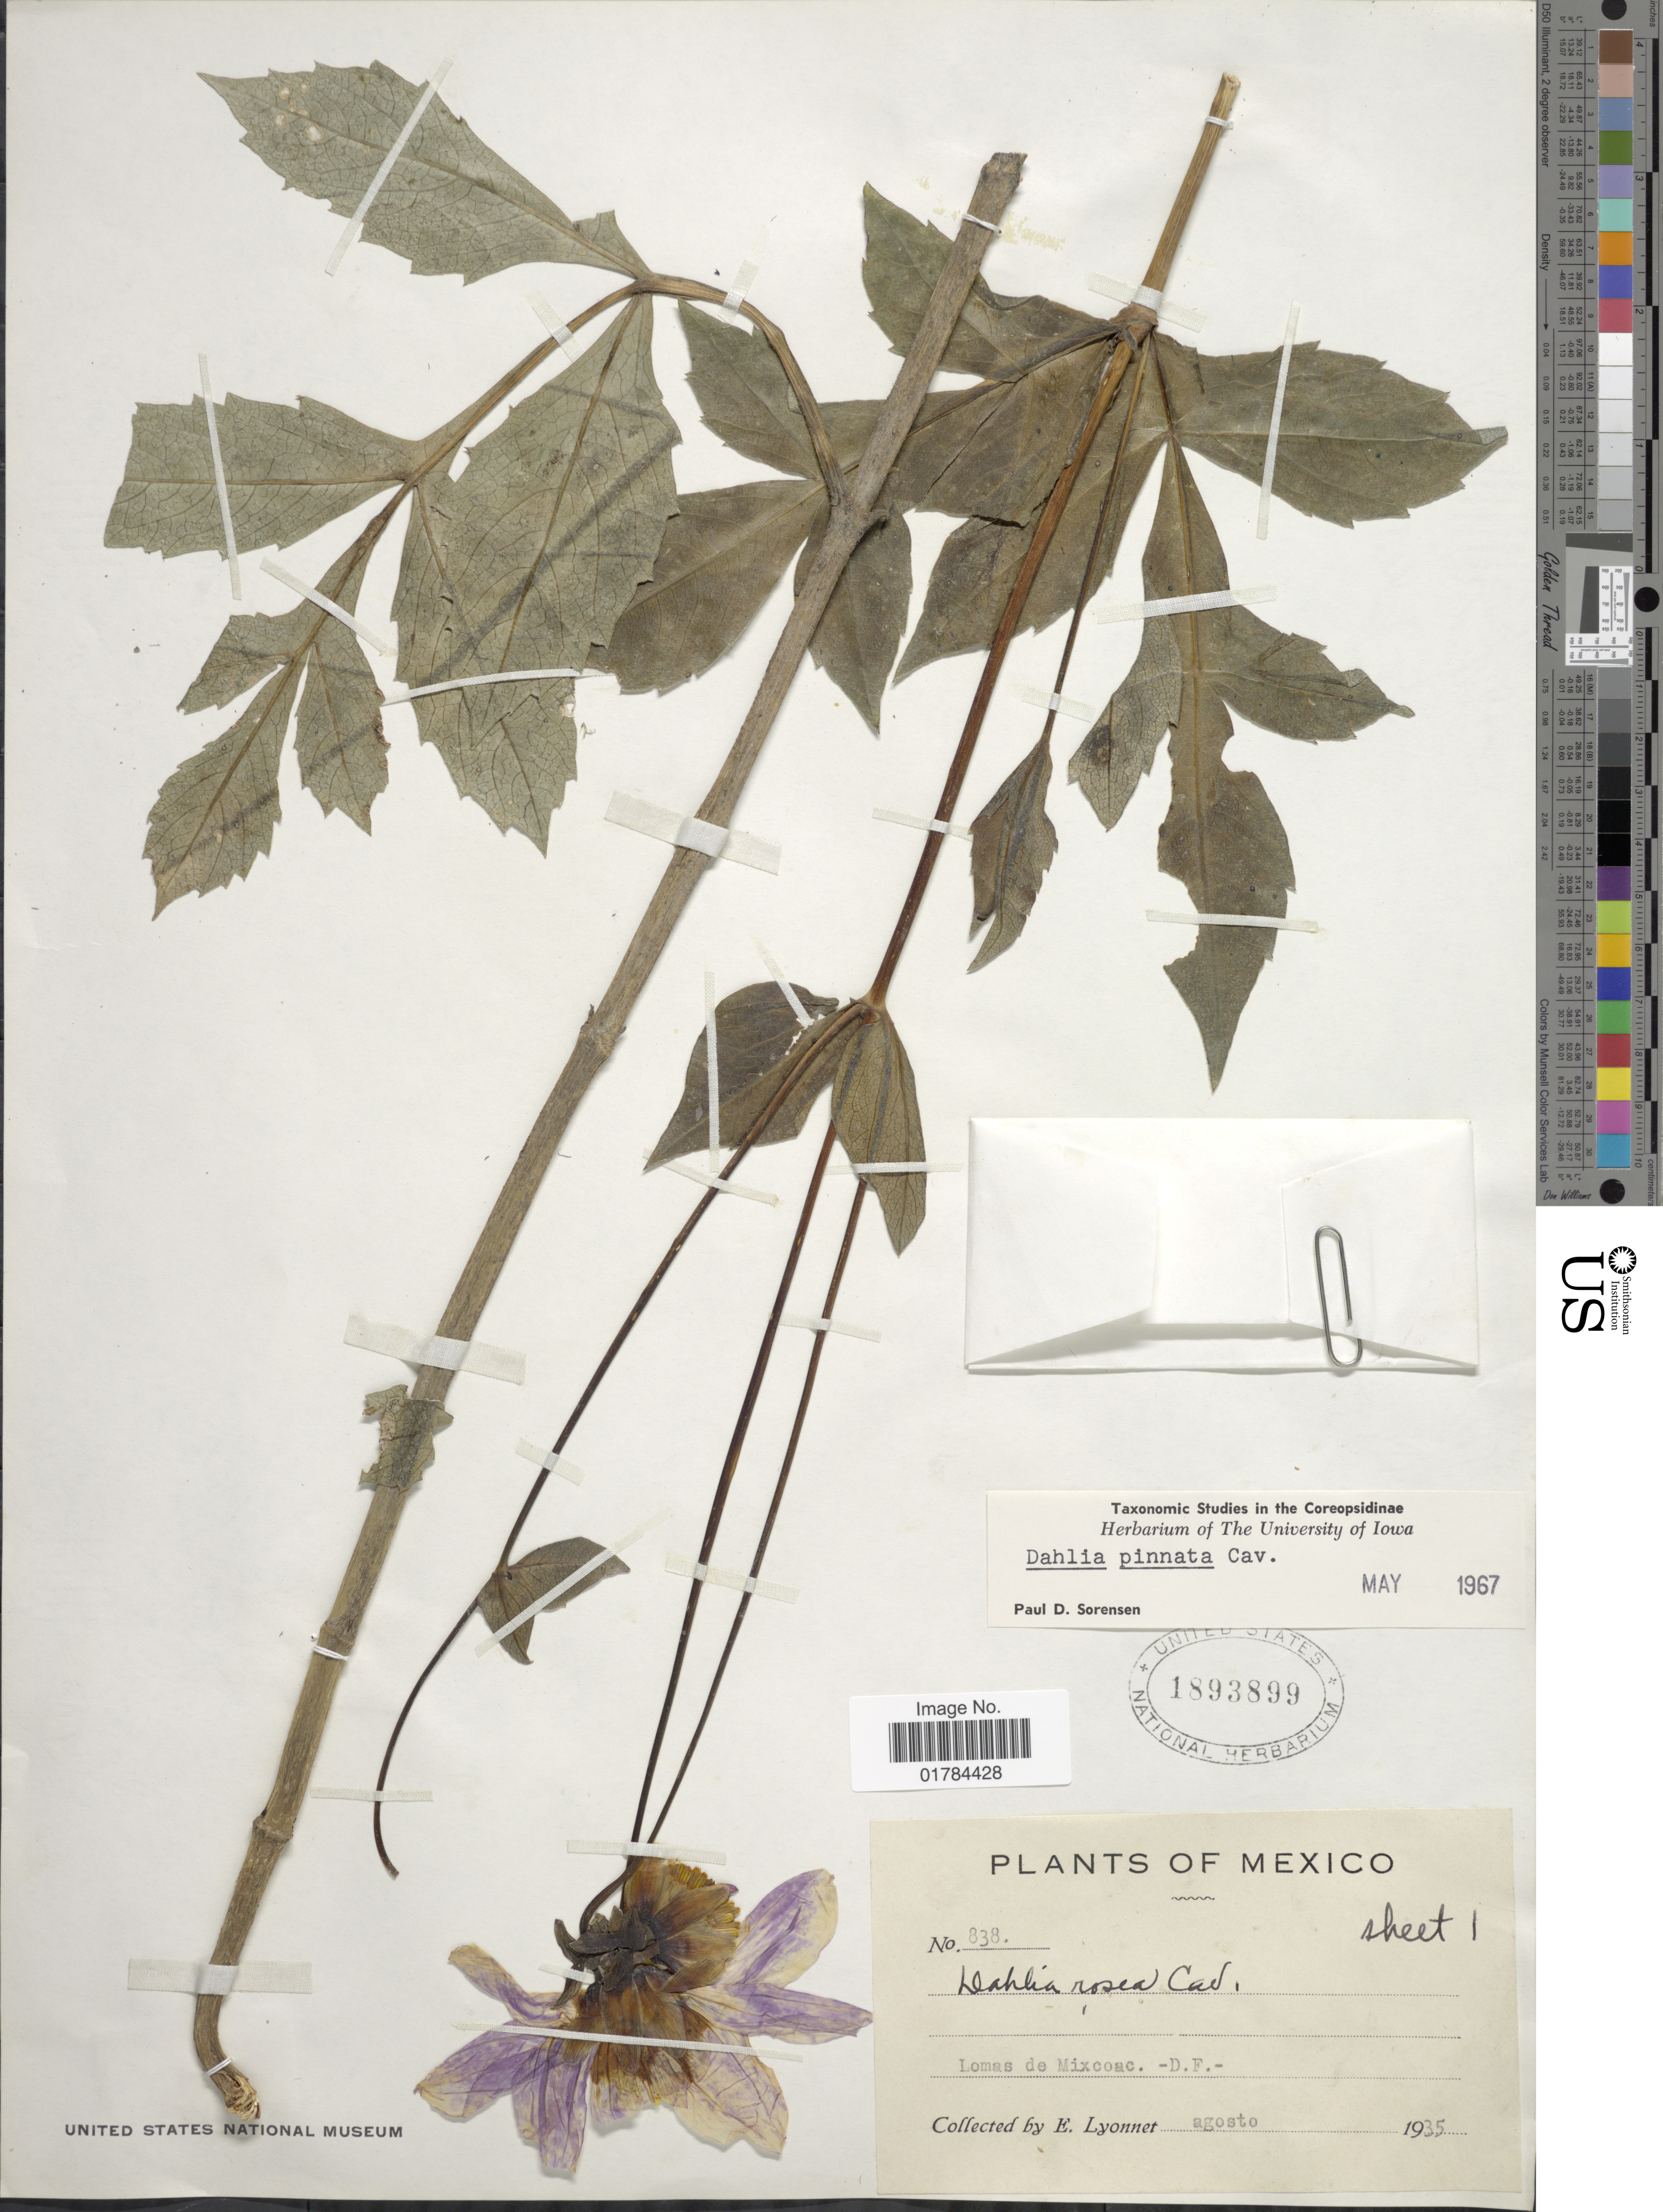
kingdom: Plantae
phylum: Tracheophyta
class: Magnoliopsida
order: Asterales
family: Asteraceae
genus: Dahlia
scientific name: Dahlia pinnata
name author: Cav.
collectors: E. Lyonnet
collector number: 838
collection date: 1935-08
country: Mexico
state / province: Distrito Federal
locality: Lomas de Mixcoac.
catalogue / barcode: US 1893899